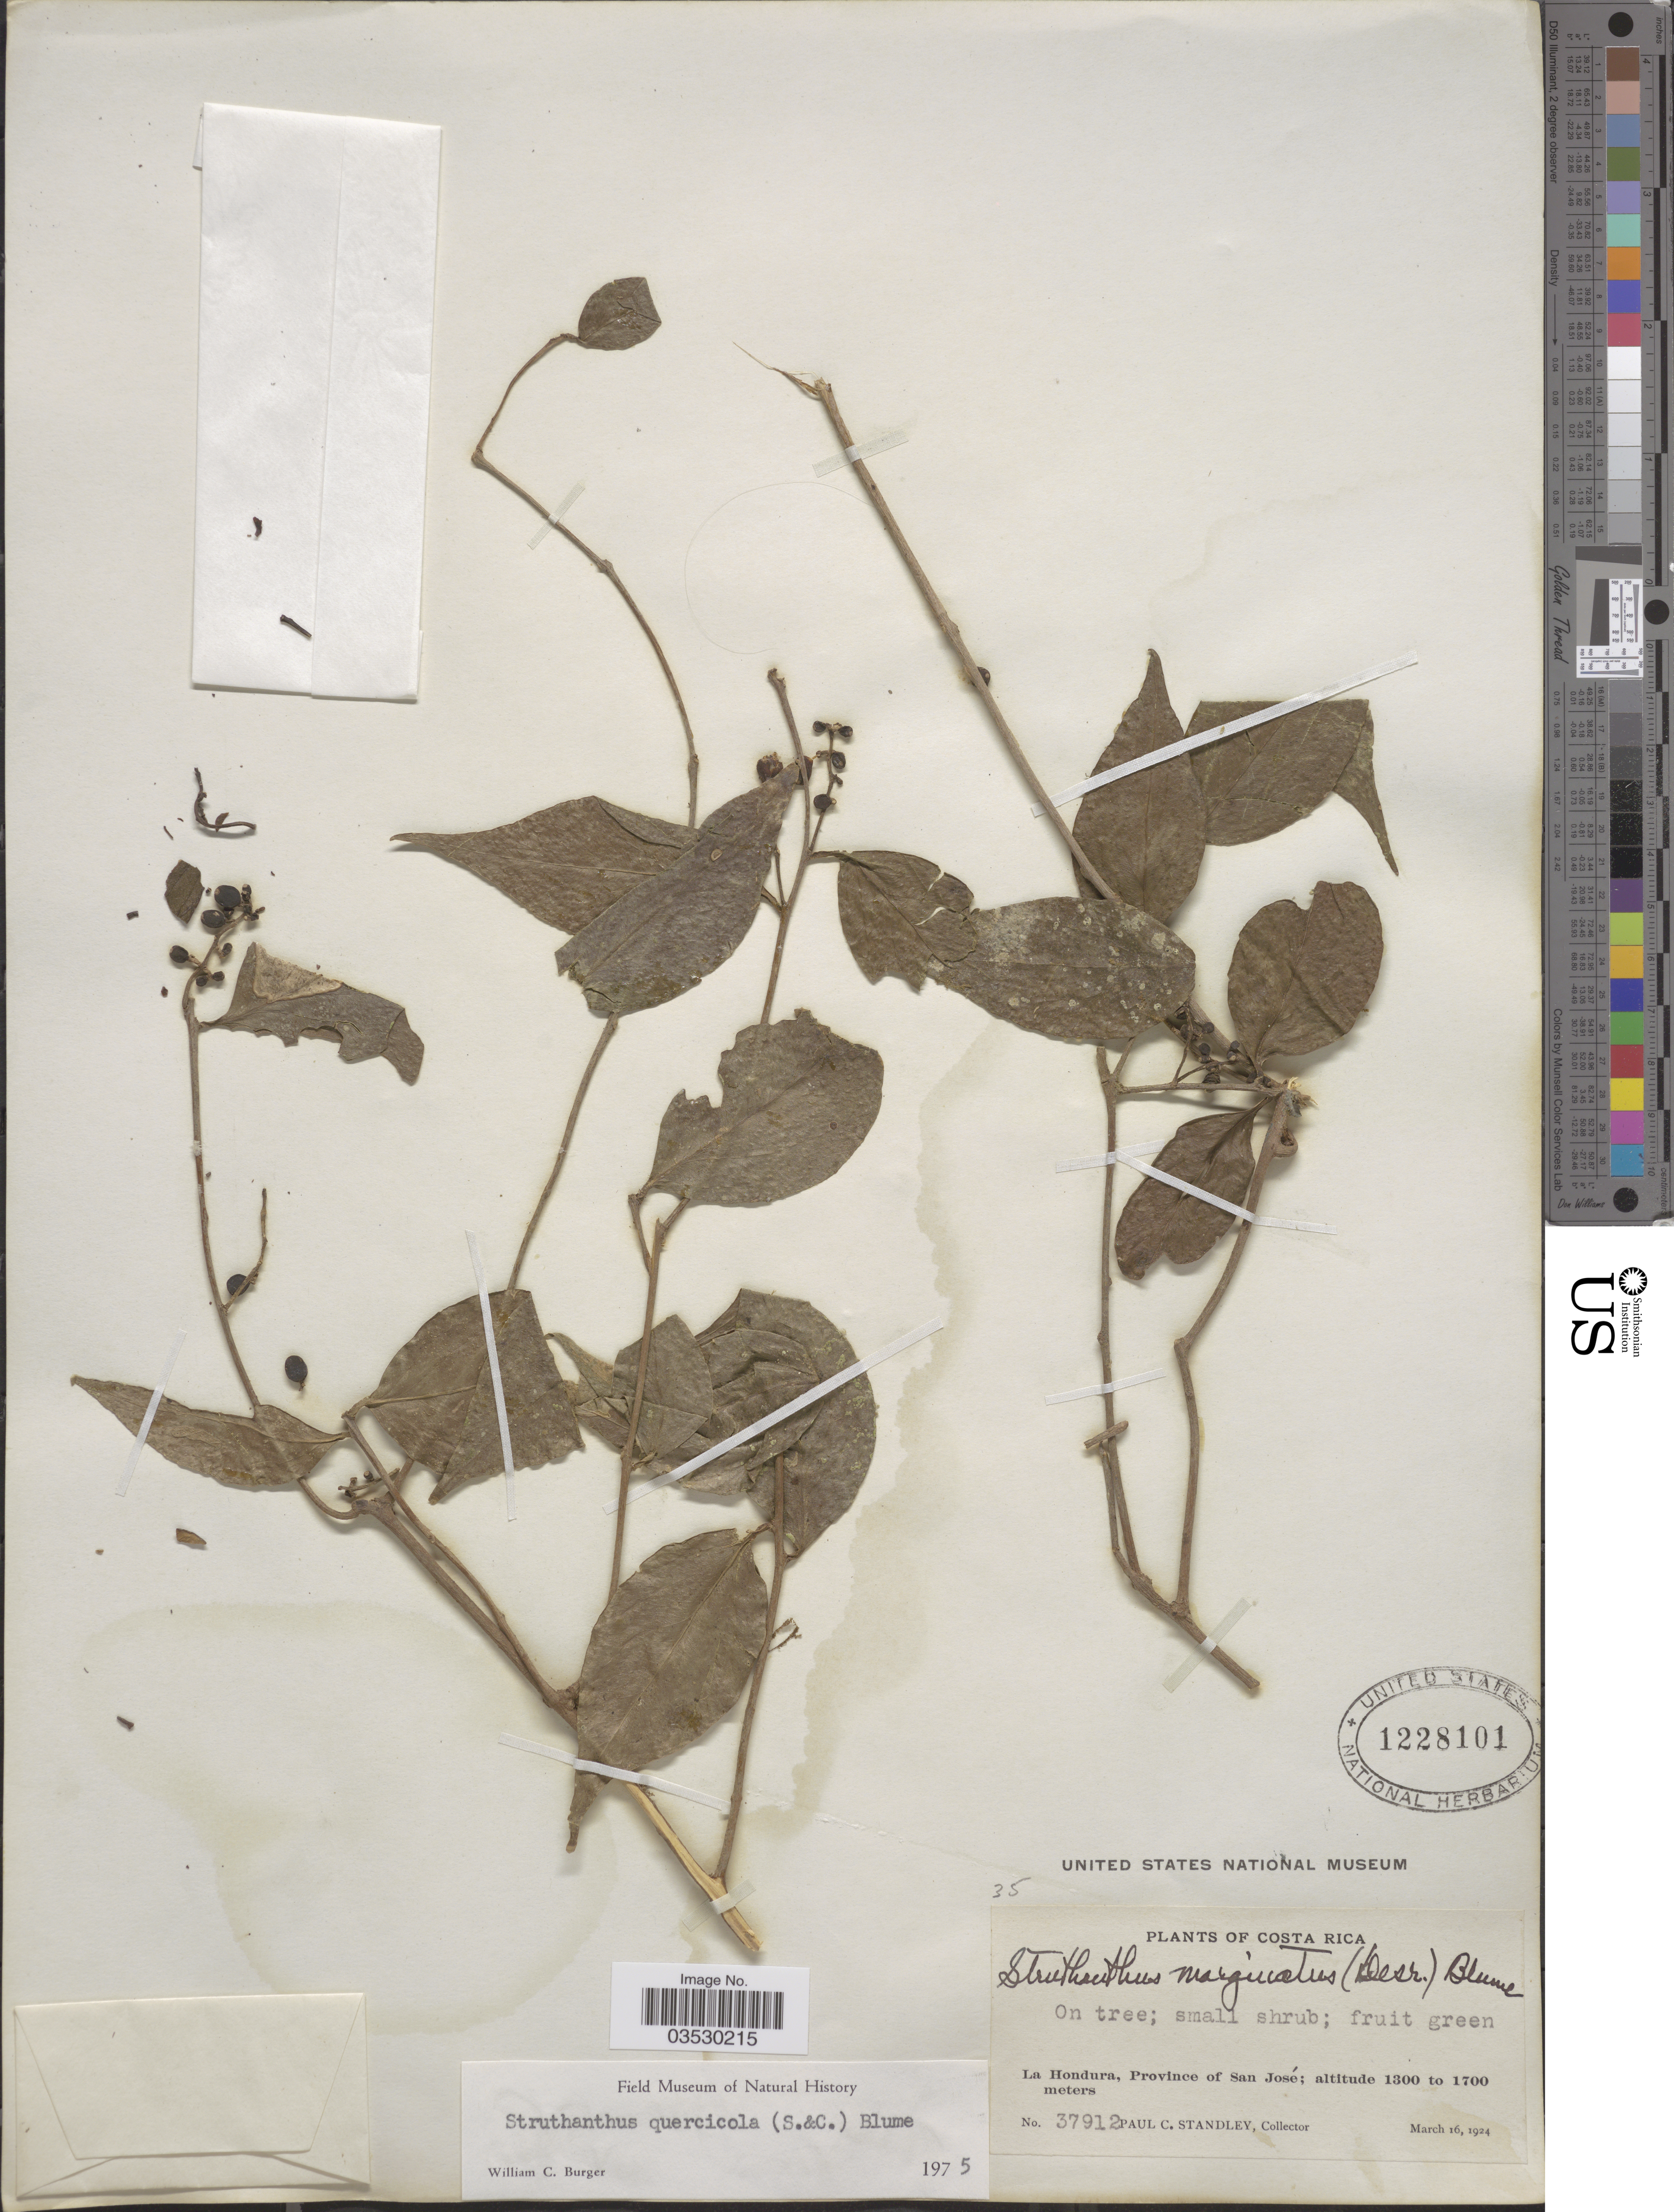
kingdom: Plantae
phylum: Tracheophyta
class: Magnoliopsida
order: Santalales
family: Loranthaceae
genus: Struthanthus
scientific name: Struthanthus quercicola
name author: (Kuijt) Cham. & Schltr.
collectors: P. C. Standley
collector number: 37912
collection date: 1924-03-16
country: Costa Rica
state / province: San José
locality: La Hondura.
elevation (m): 1300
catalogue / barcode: US 1228101